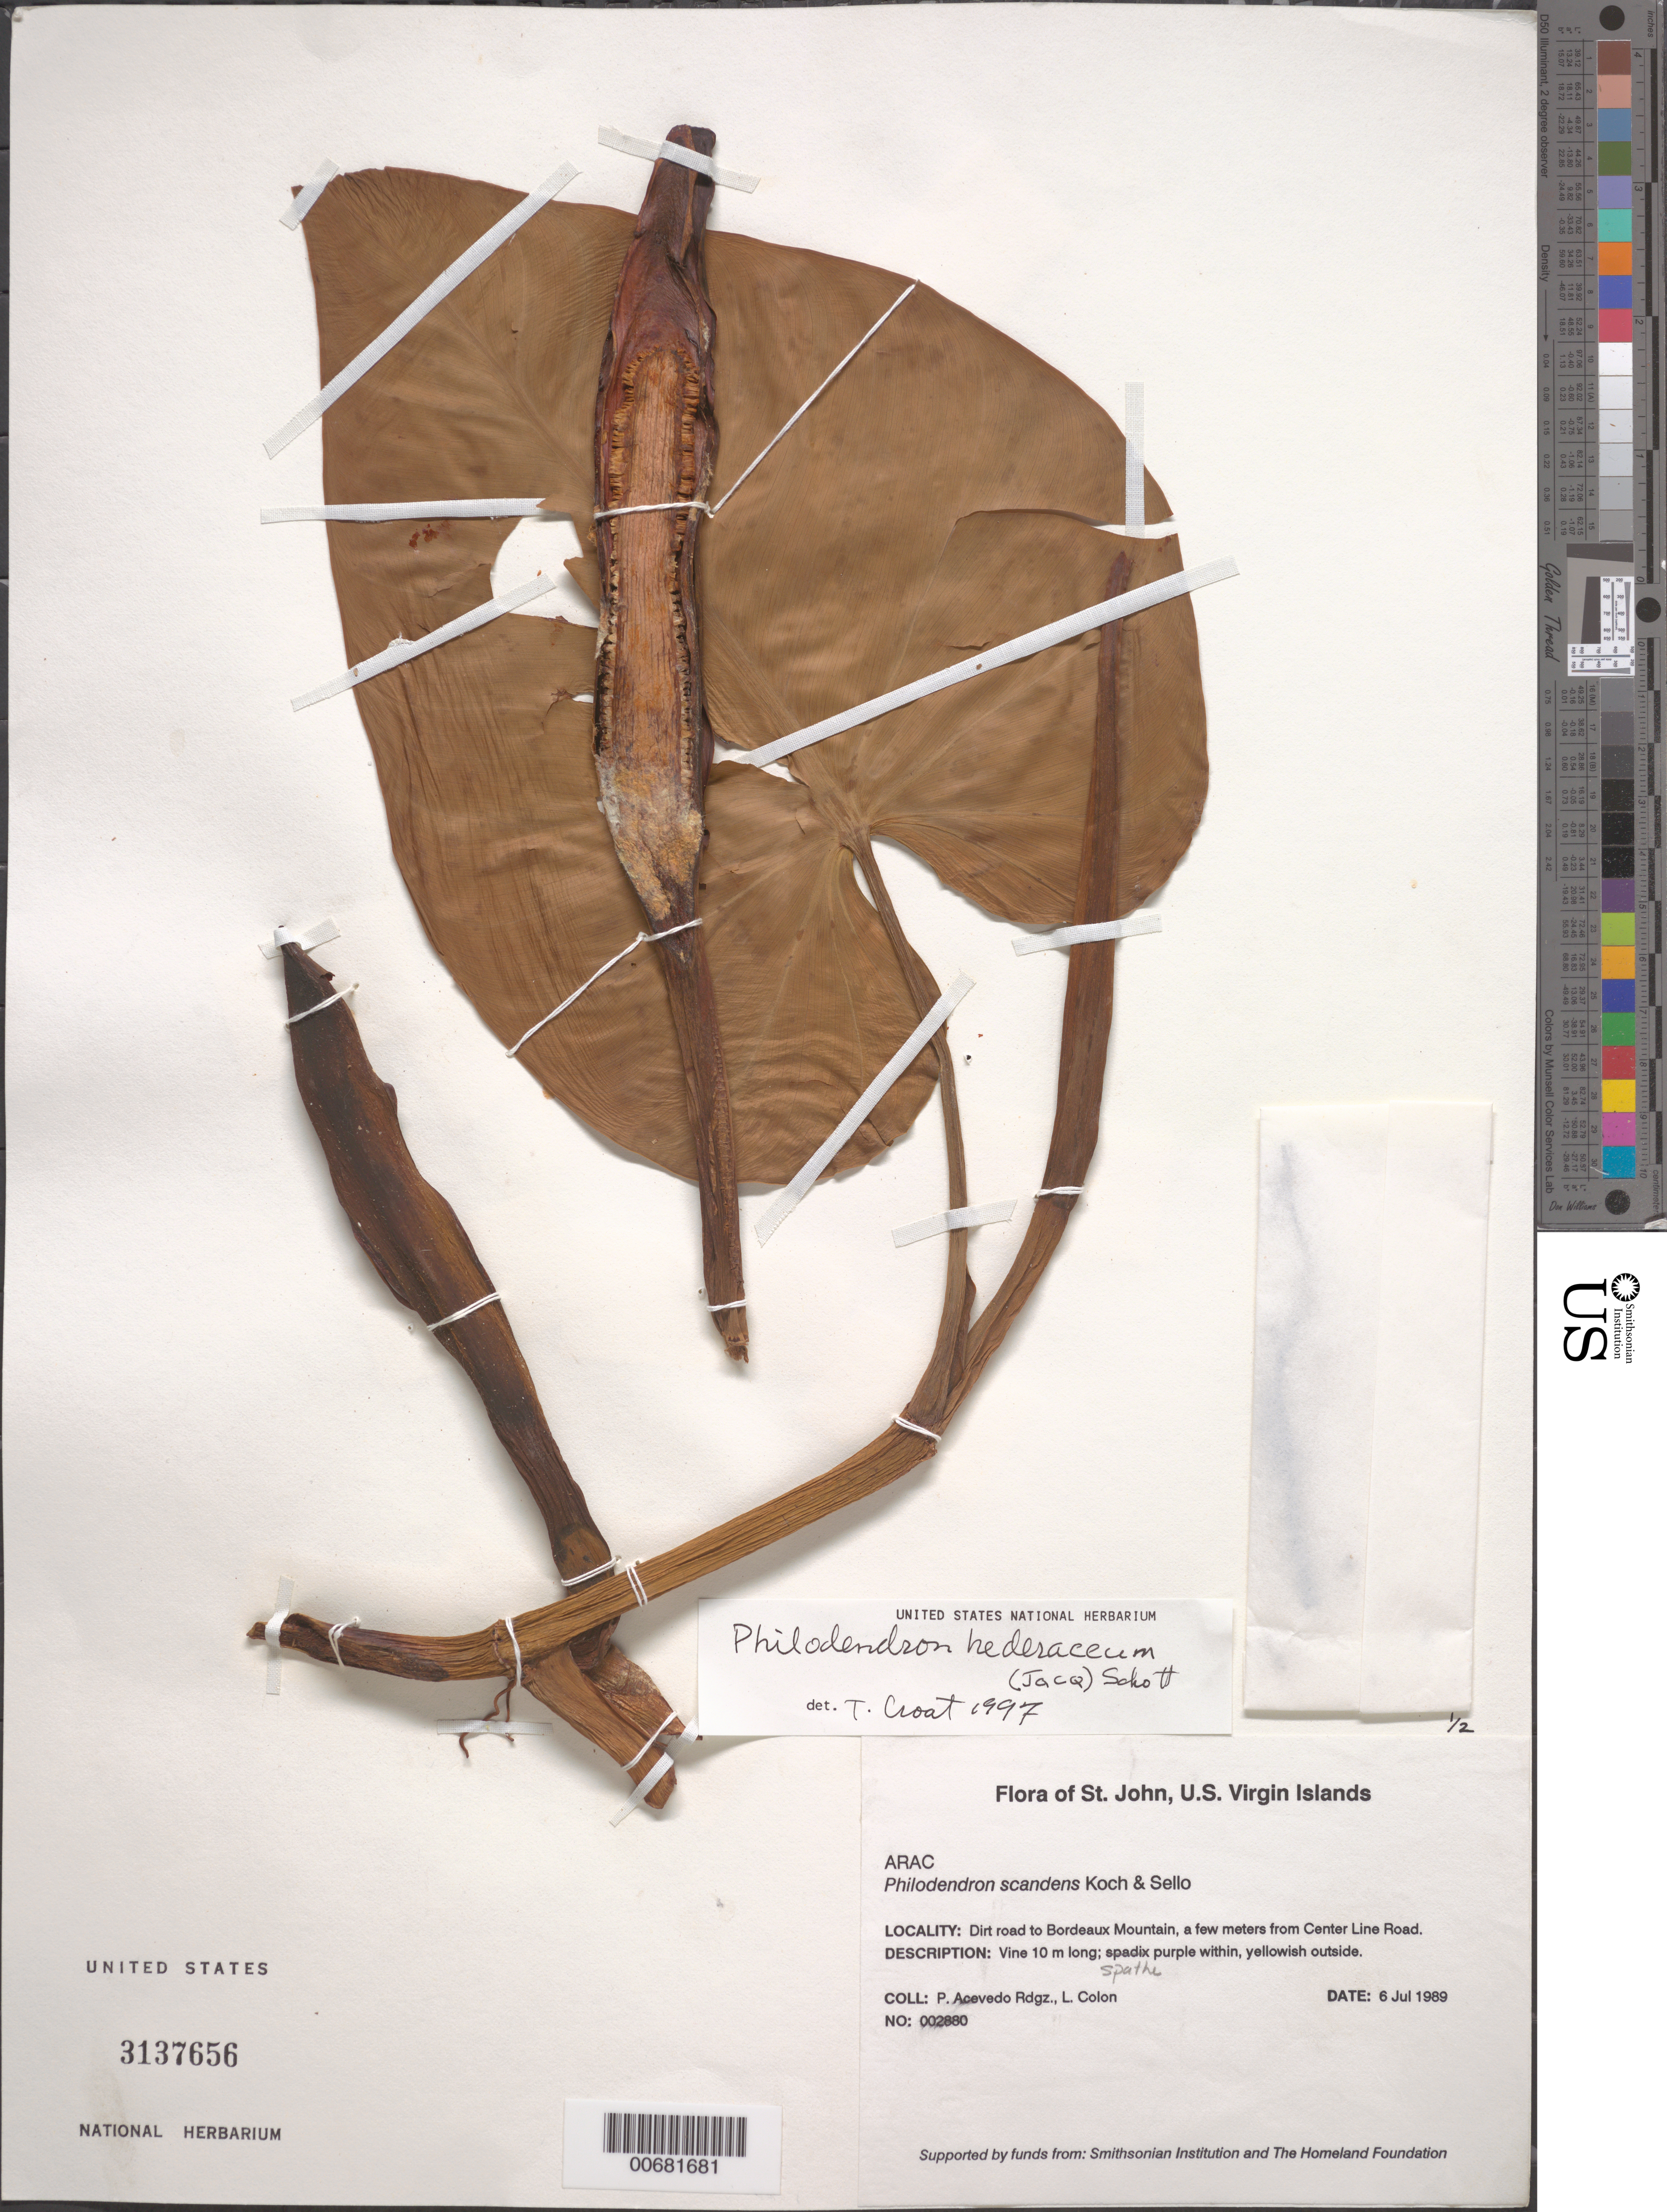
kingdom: Plantae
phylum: Tracheophyta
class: Liliopsida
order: Alismatales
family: Araceae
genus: Philodendron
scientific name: Philodendron hederaceum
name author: (Jacq.) Schott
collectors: P. Acevedo-Rodr. & L. Colon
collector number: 2880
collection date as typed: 06 Jul 1989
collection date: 1989-07-06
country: U.S. Virgin Islands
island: St. John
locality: Coral Bay Quarter; along dirt road to Bordeaux Mountain, a few meters from Center Line Road.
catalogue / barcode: US 3137656